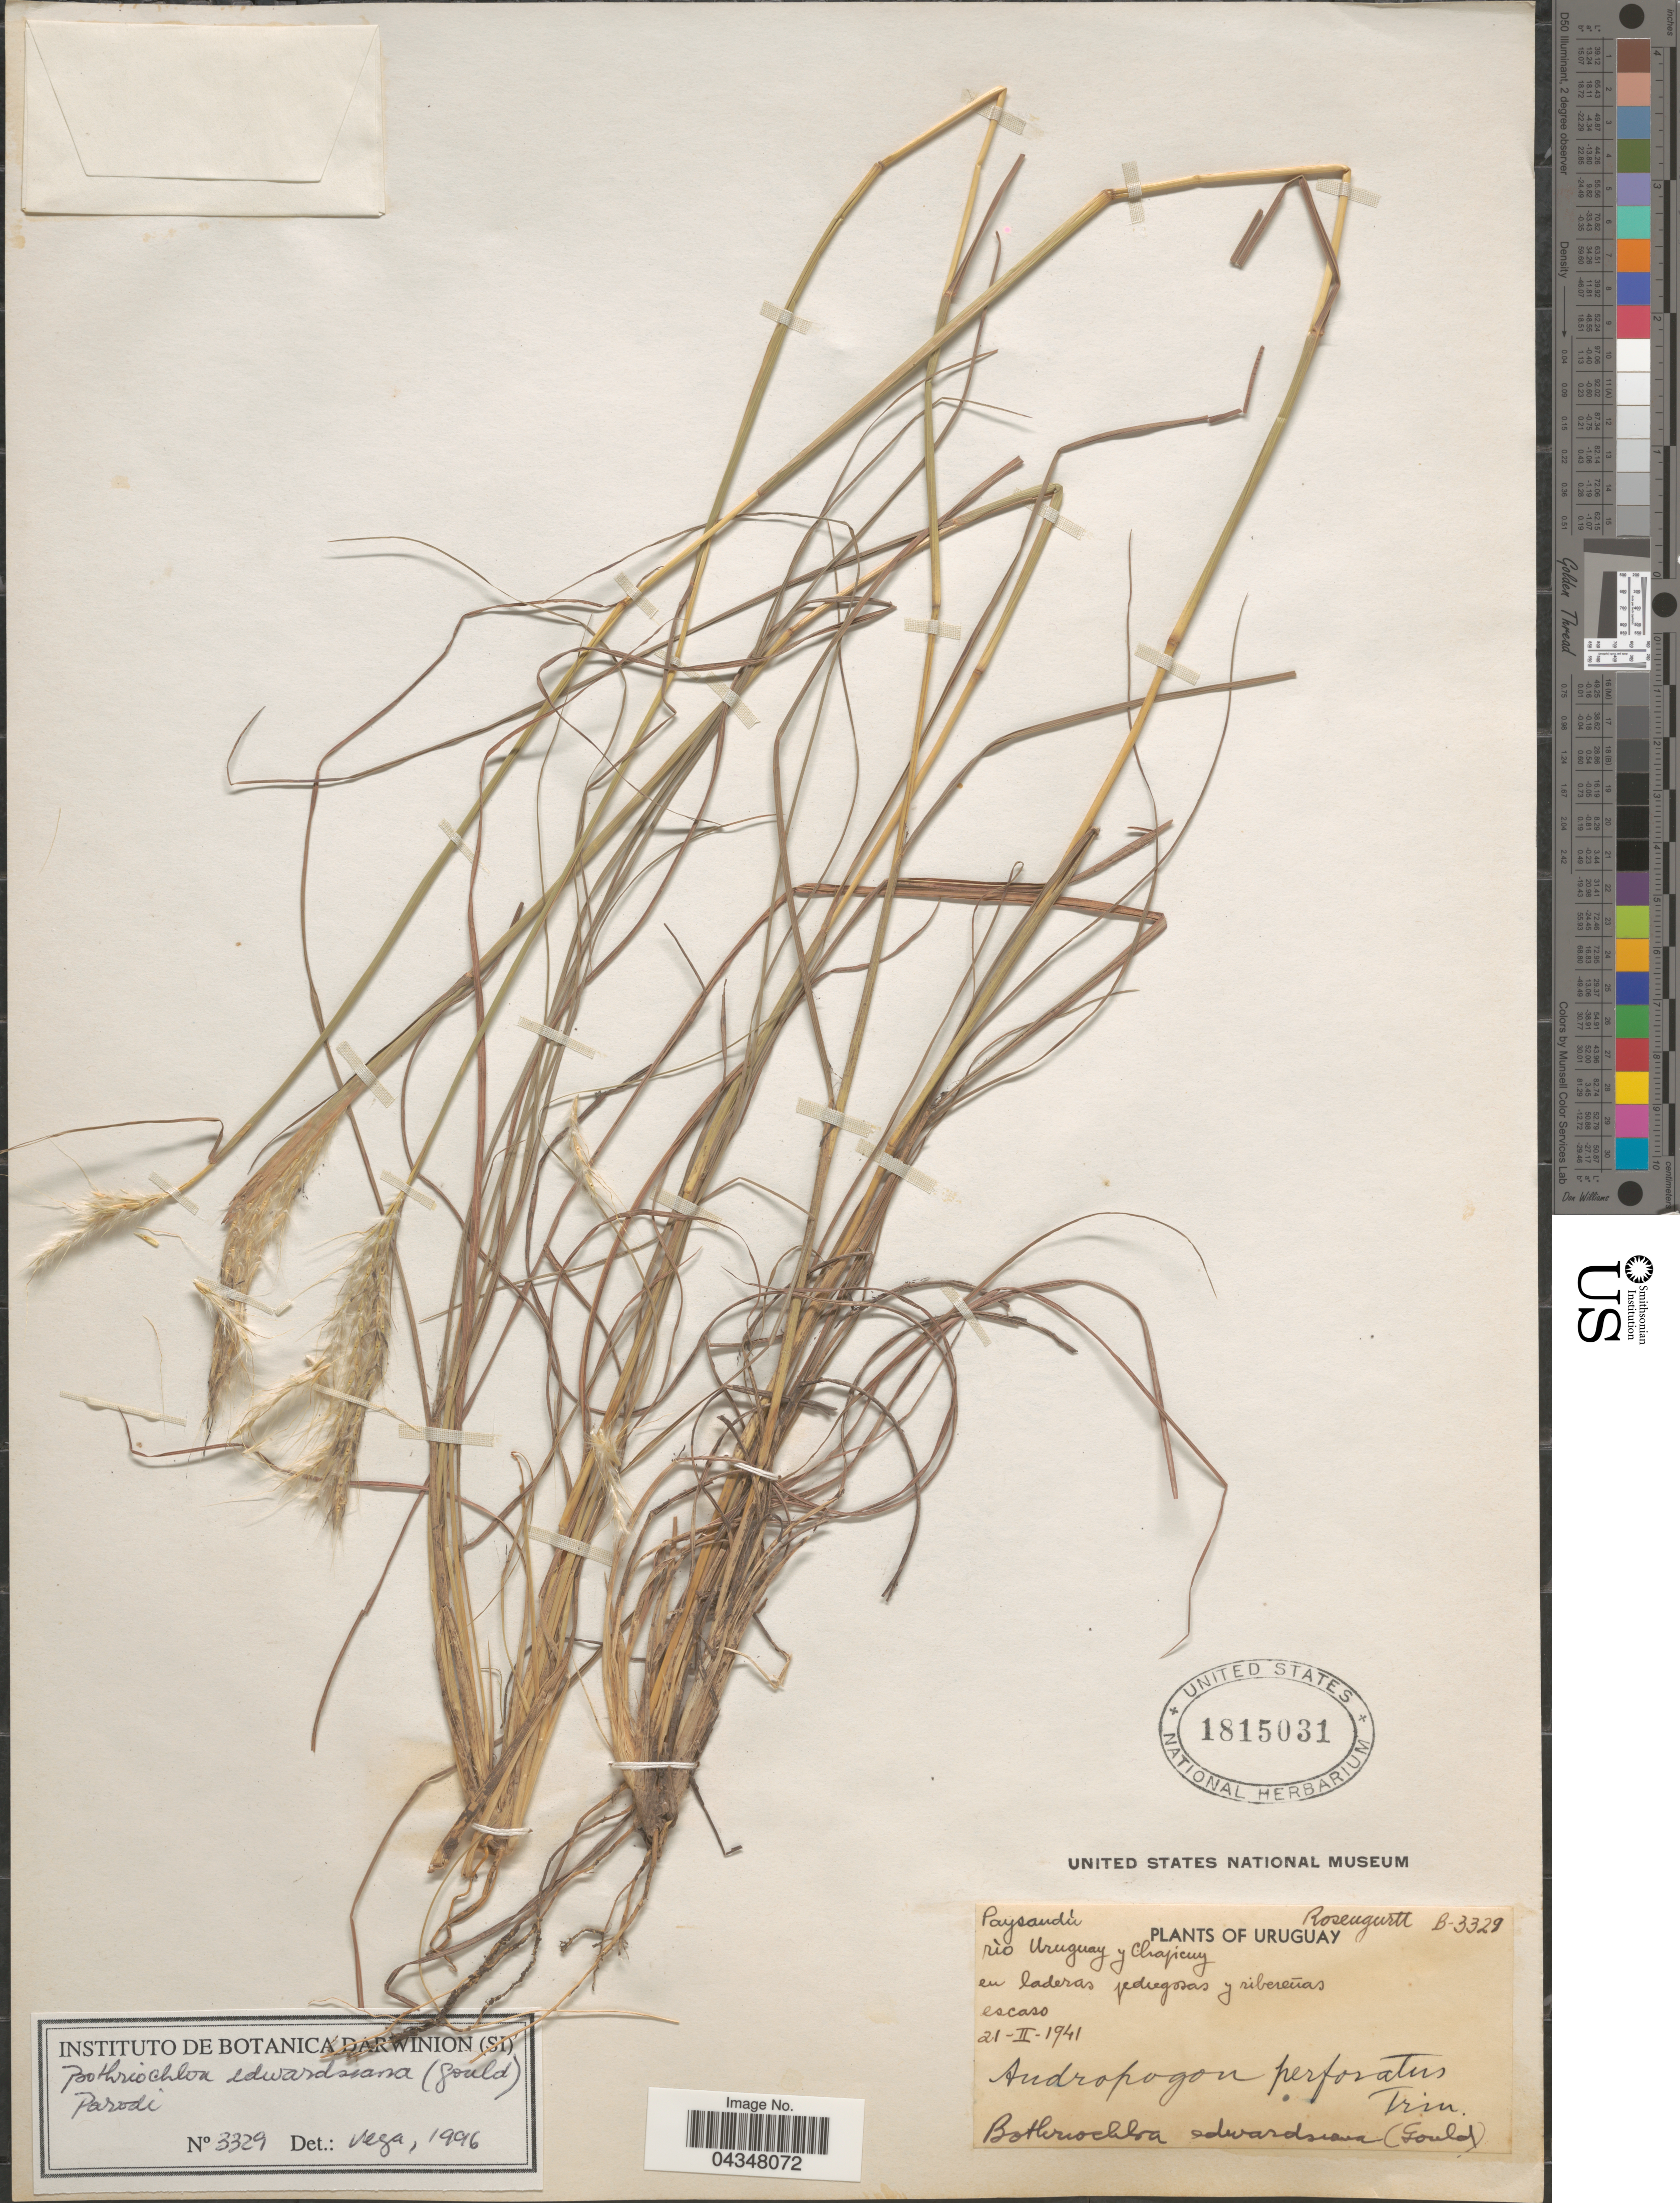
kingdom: Plantae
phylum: Tracheophyta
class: Liliopsida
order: Poales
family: Poaceae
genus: Bothriochloa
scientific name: Bothriochloa edwardsiana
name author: (Gould) Parodi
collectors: Rosengurtt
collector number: B-3329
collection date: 1941-02-21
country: Uruguay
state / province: Paysandu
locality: Río Uruguay y Chapicuy.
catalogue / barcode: US 1815031